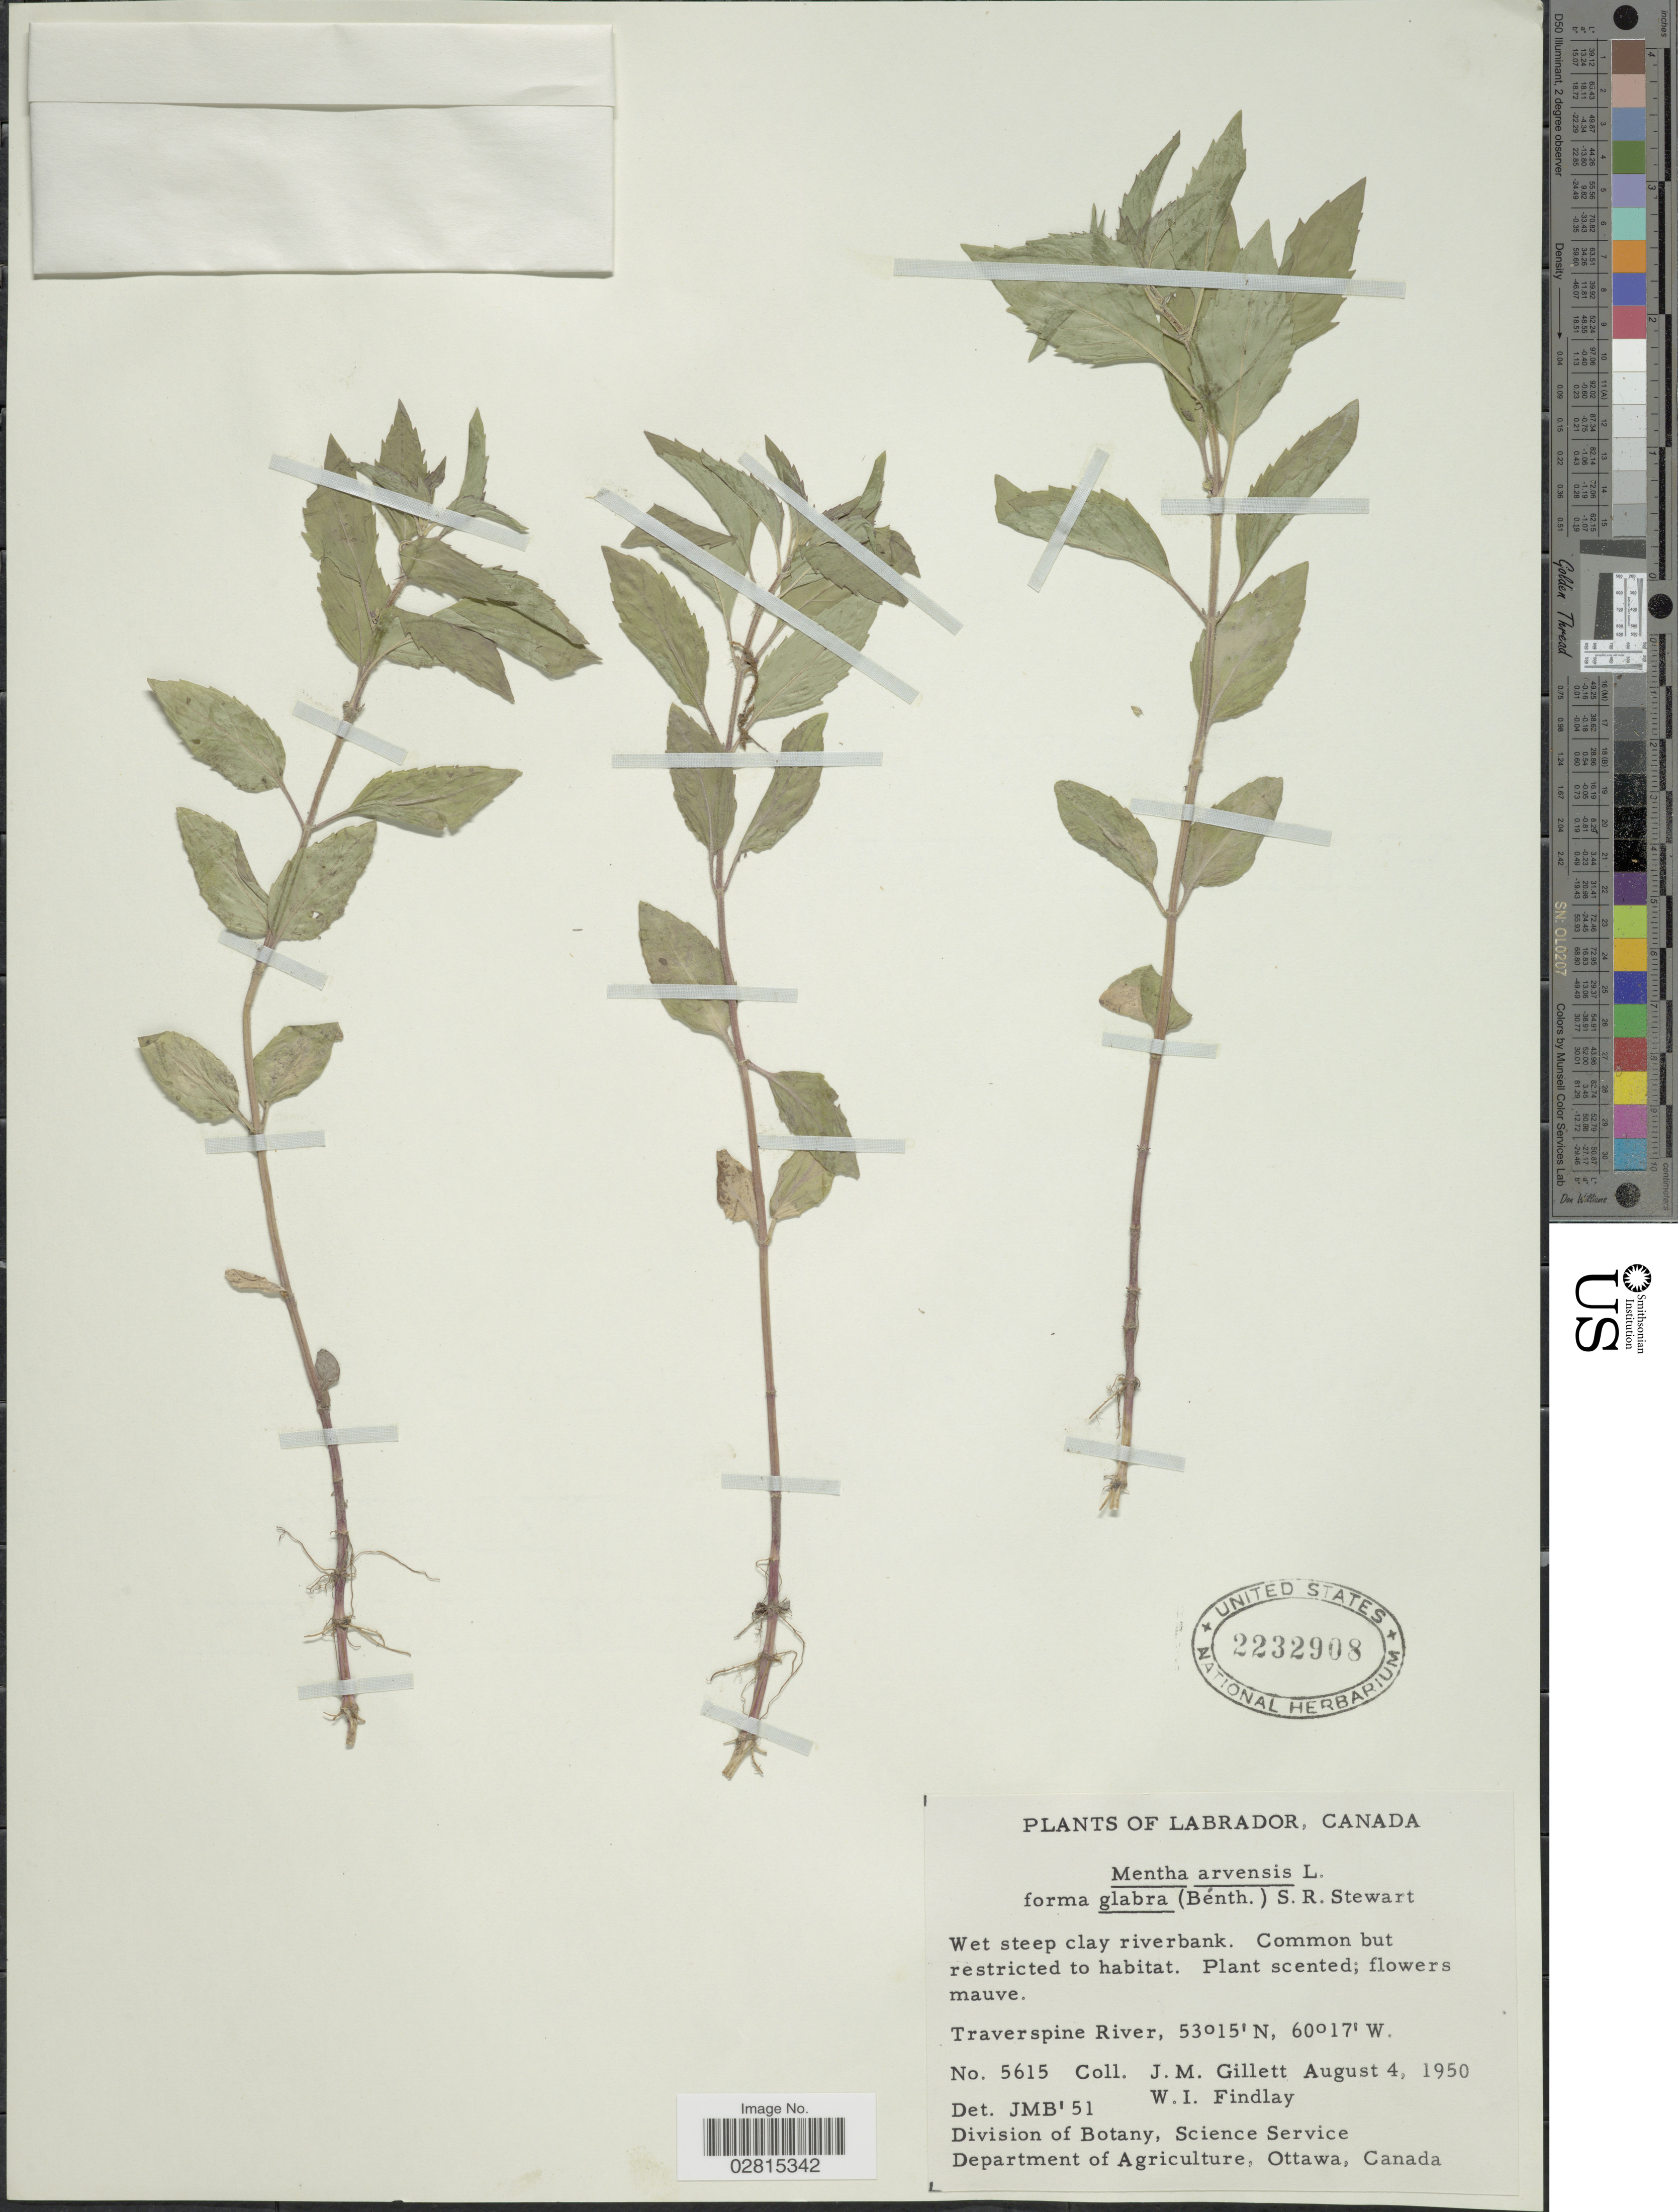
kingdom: Plantae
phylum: Tracheophyta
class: Magnoliopsida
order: Lamiales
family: Lamiaceae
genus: Mentha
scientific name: Mentha canadensis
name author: L.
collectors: J. M. Gillett & W. Findlay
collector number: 5615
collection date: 1950-08-04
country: Canada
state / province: Newfoundland and Labrador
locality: Labrador. Traverspine River.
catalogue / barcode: US 2232908